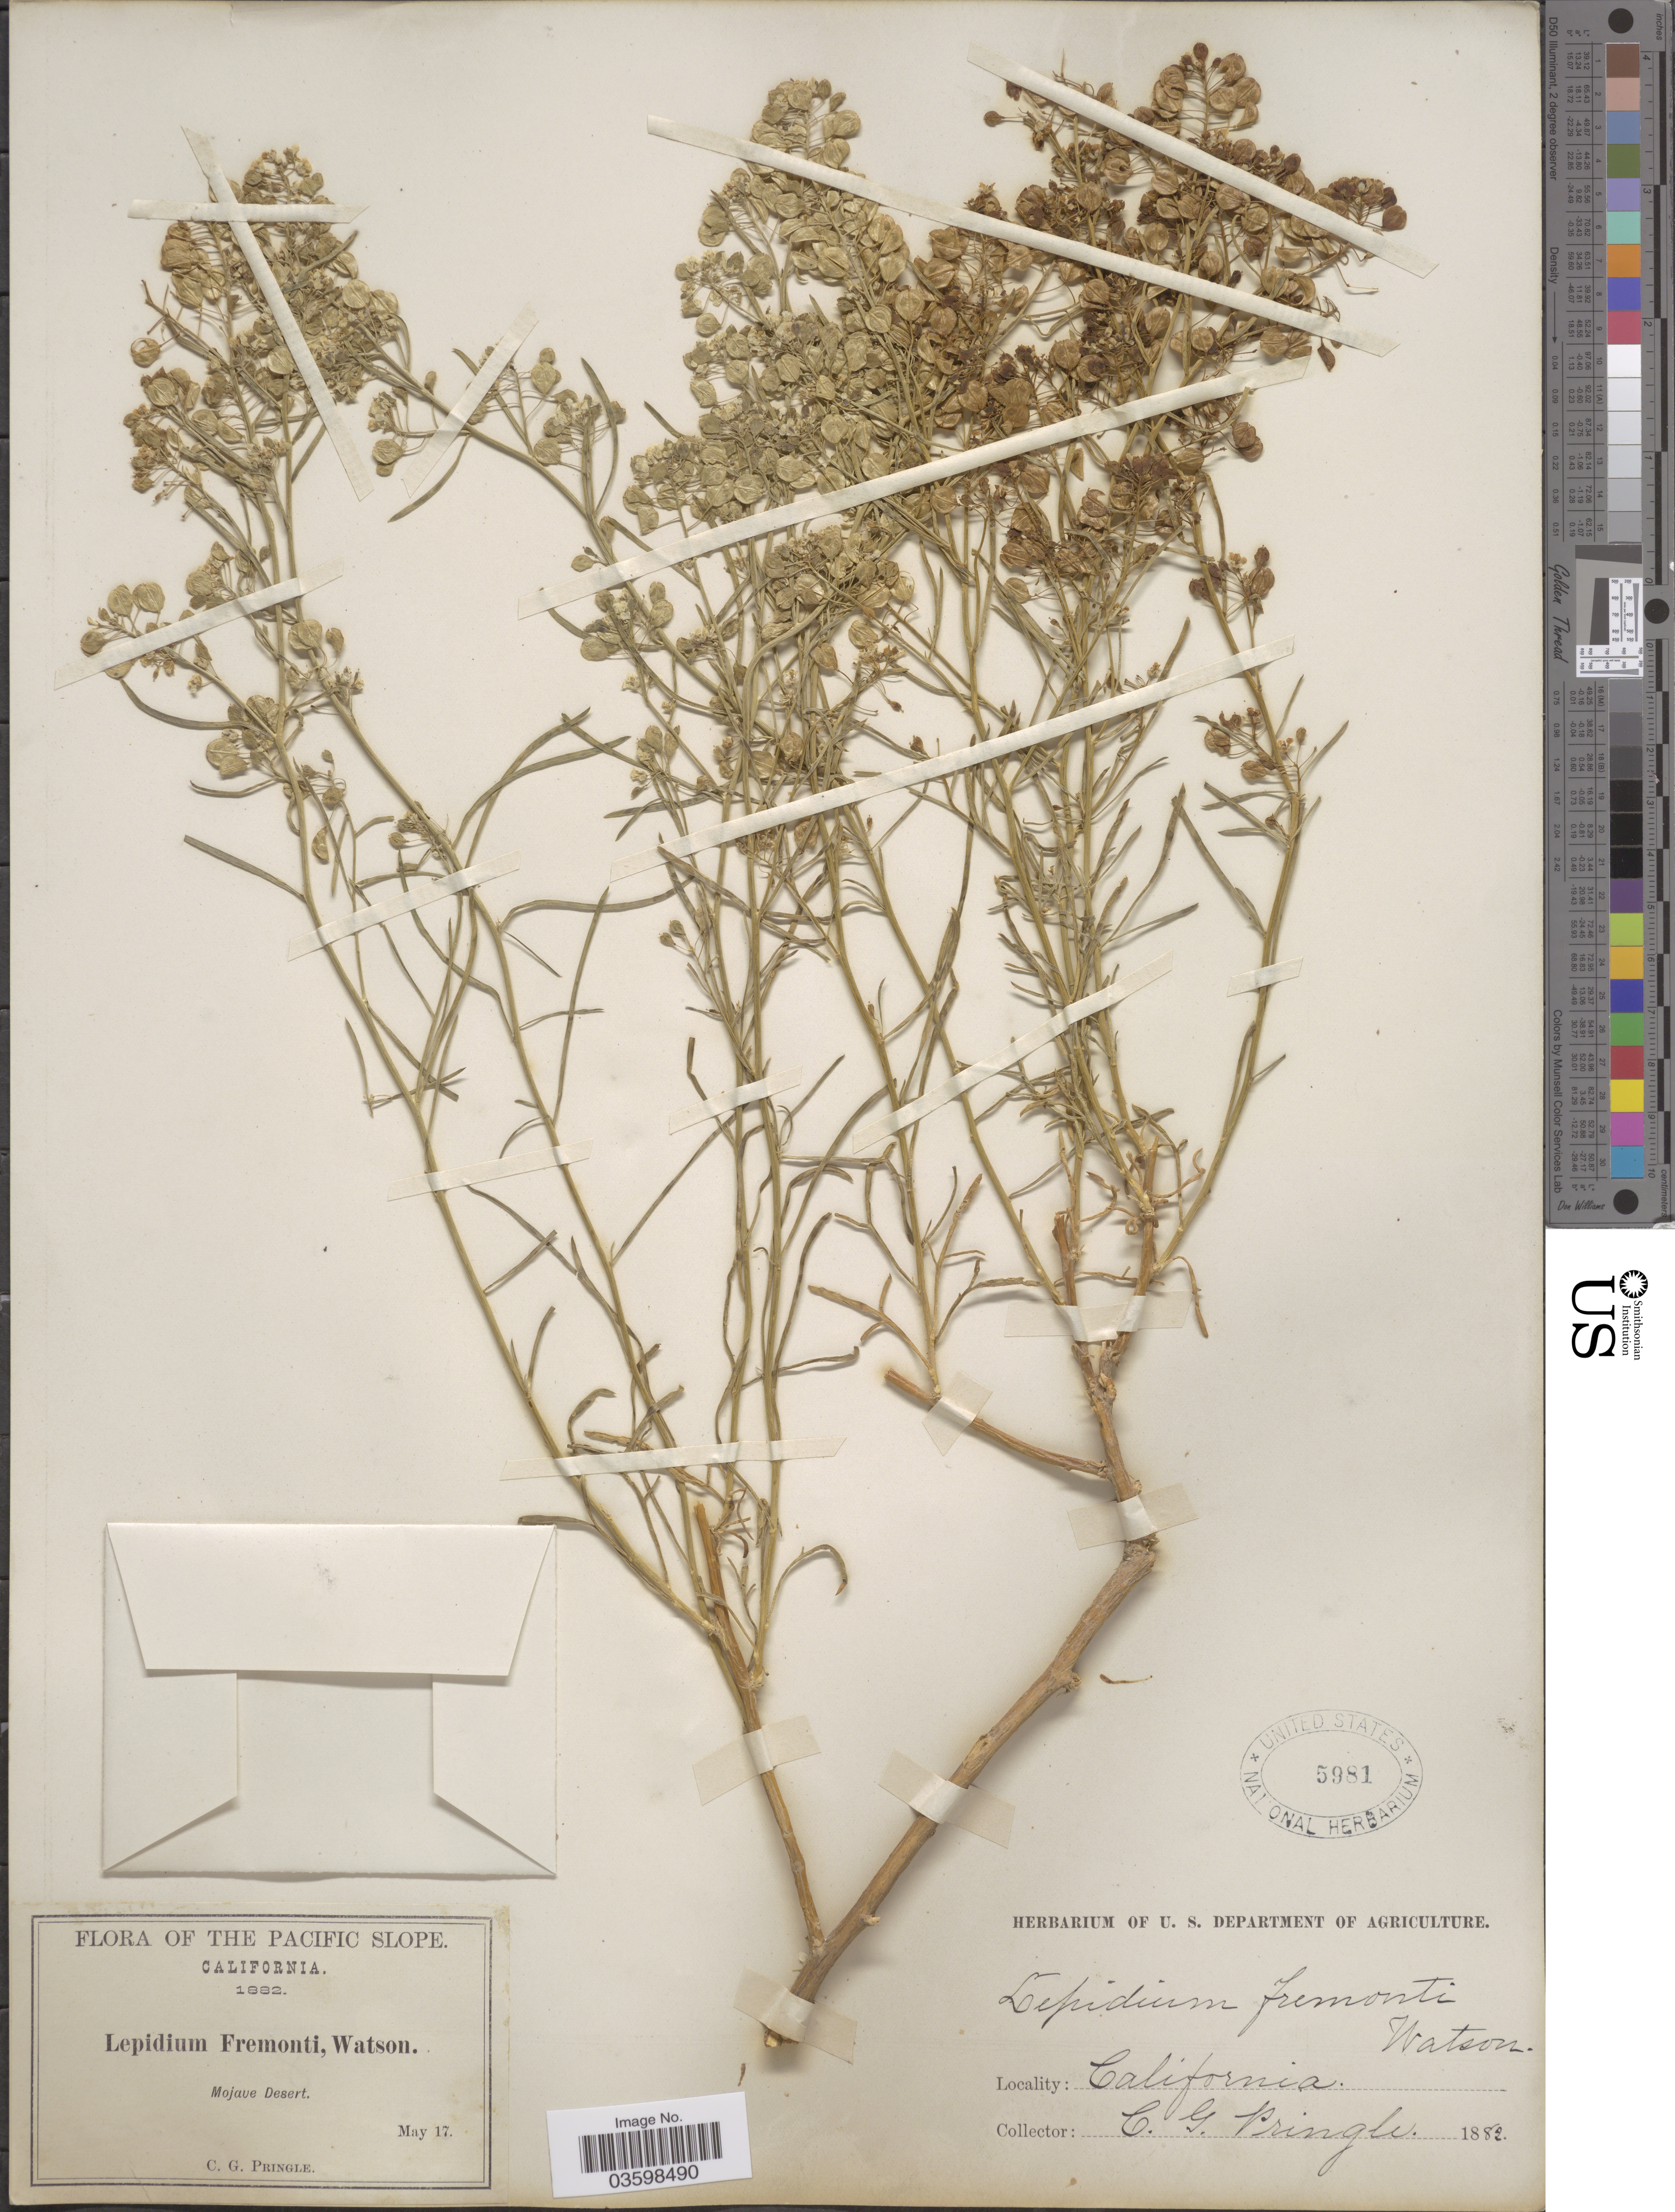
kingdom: Plantae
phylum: Tracheophyta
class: Magnoliopsida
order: Brassicales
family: Brassicaceae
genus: Lepidium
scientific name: Lepidium fremontii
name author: S. Watson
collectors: C. G. Pringle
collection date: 1882-05-17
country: United States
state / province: California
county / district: San Bernardino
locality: The Pacific Slope. Mojave Desert.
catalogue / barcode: US 5981